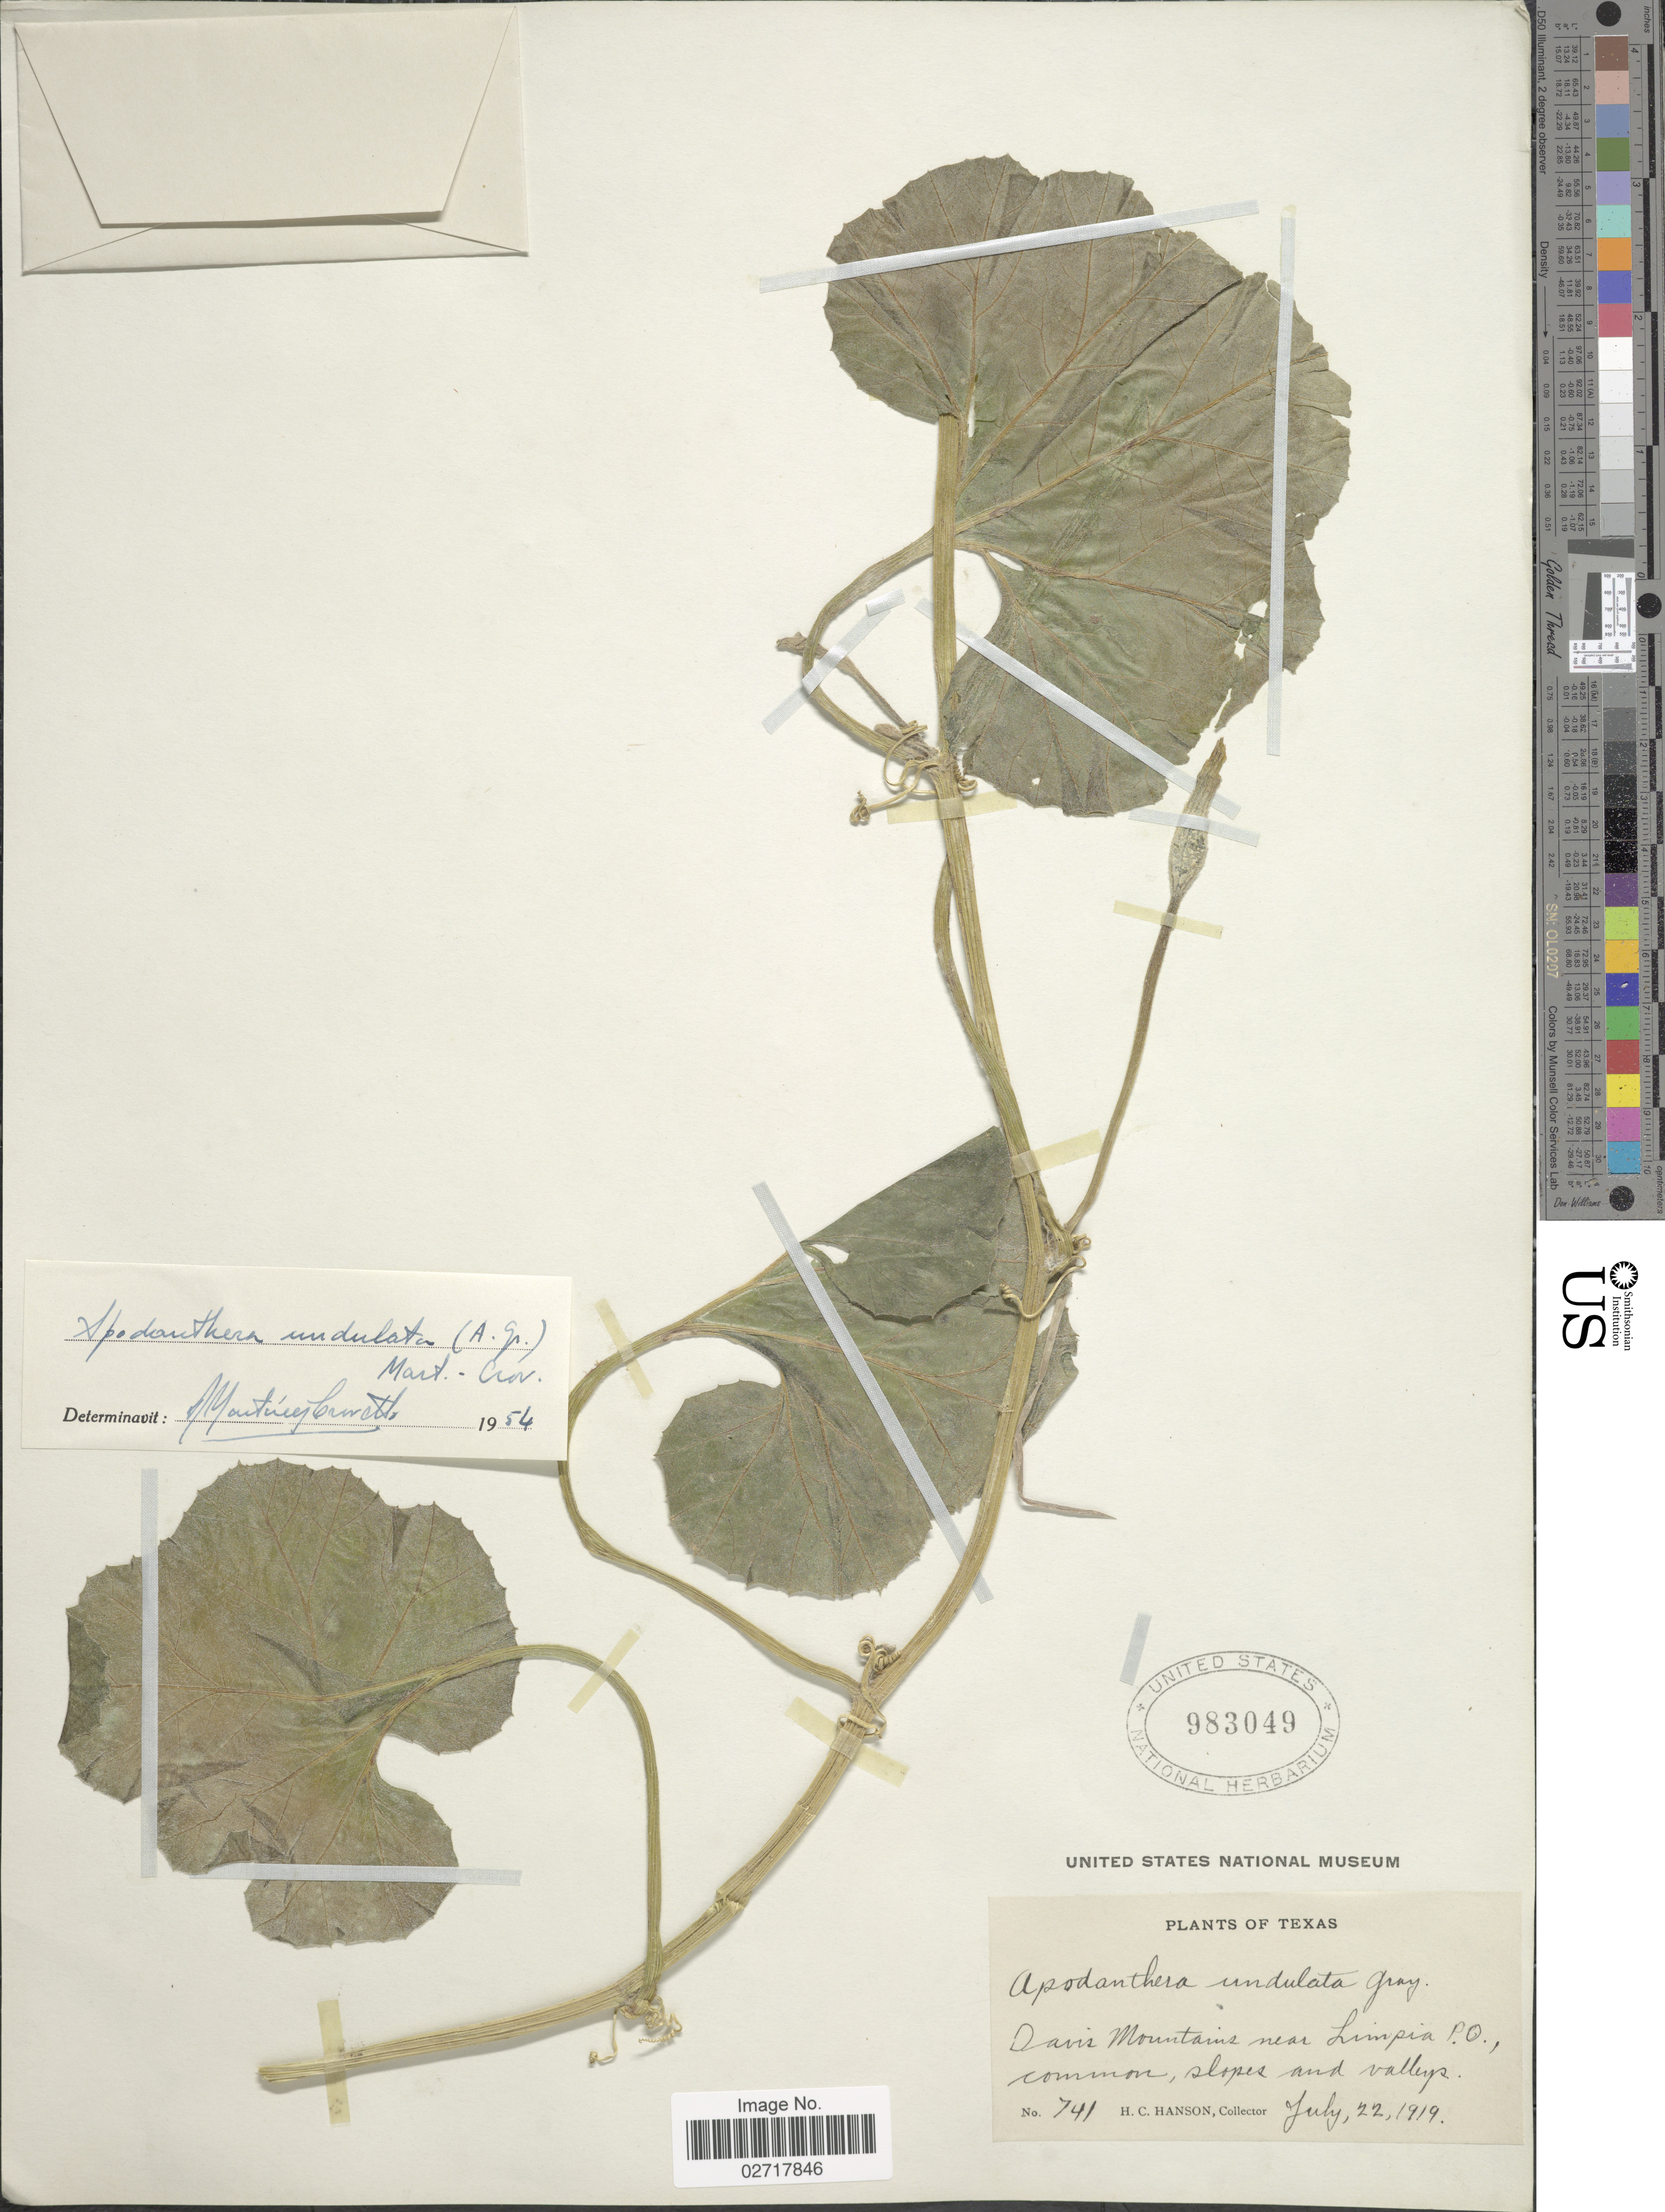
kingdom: Plantae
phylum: Tracheophyta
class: Magnoliopsida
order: Cucurbitales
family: Cucurbitaceae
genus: Apodanthera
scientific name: Apodanthera undulata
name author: A. Gray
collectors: H. Hanson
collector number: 741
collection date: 1919-07-22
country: United States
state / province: Texas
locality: Davis Mountains near Limpia P.O..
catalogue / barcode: US 983049